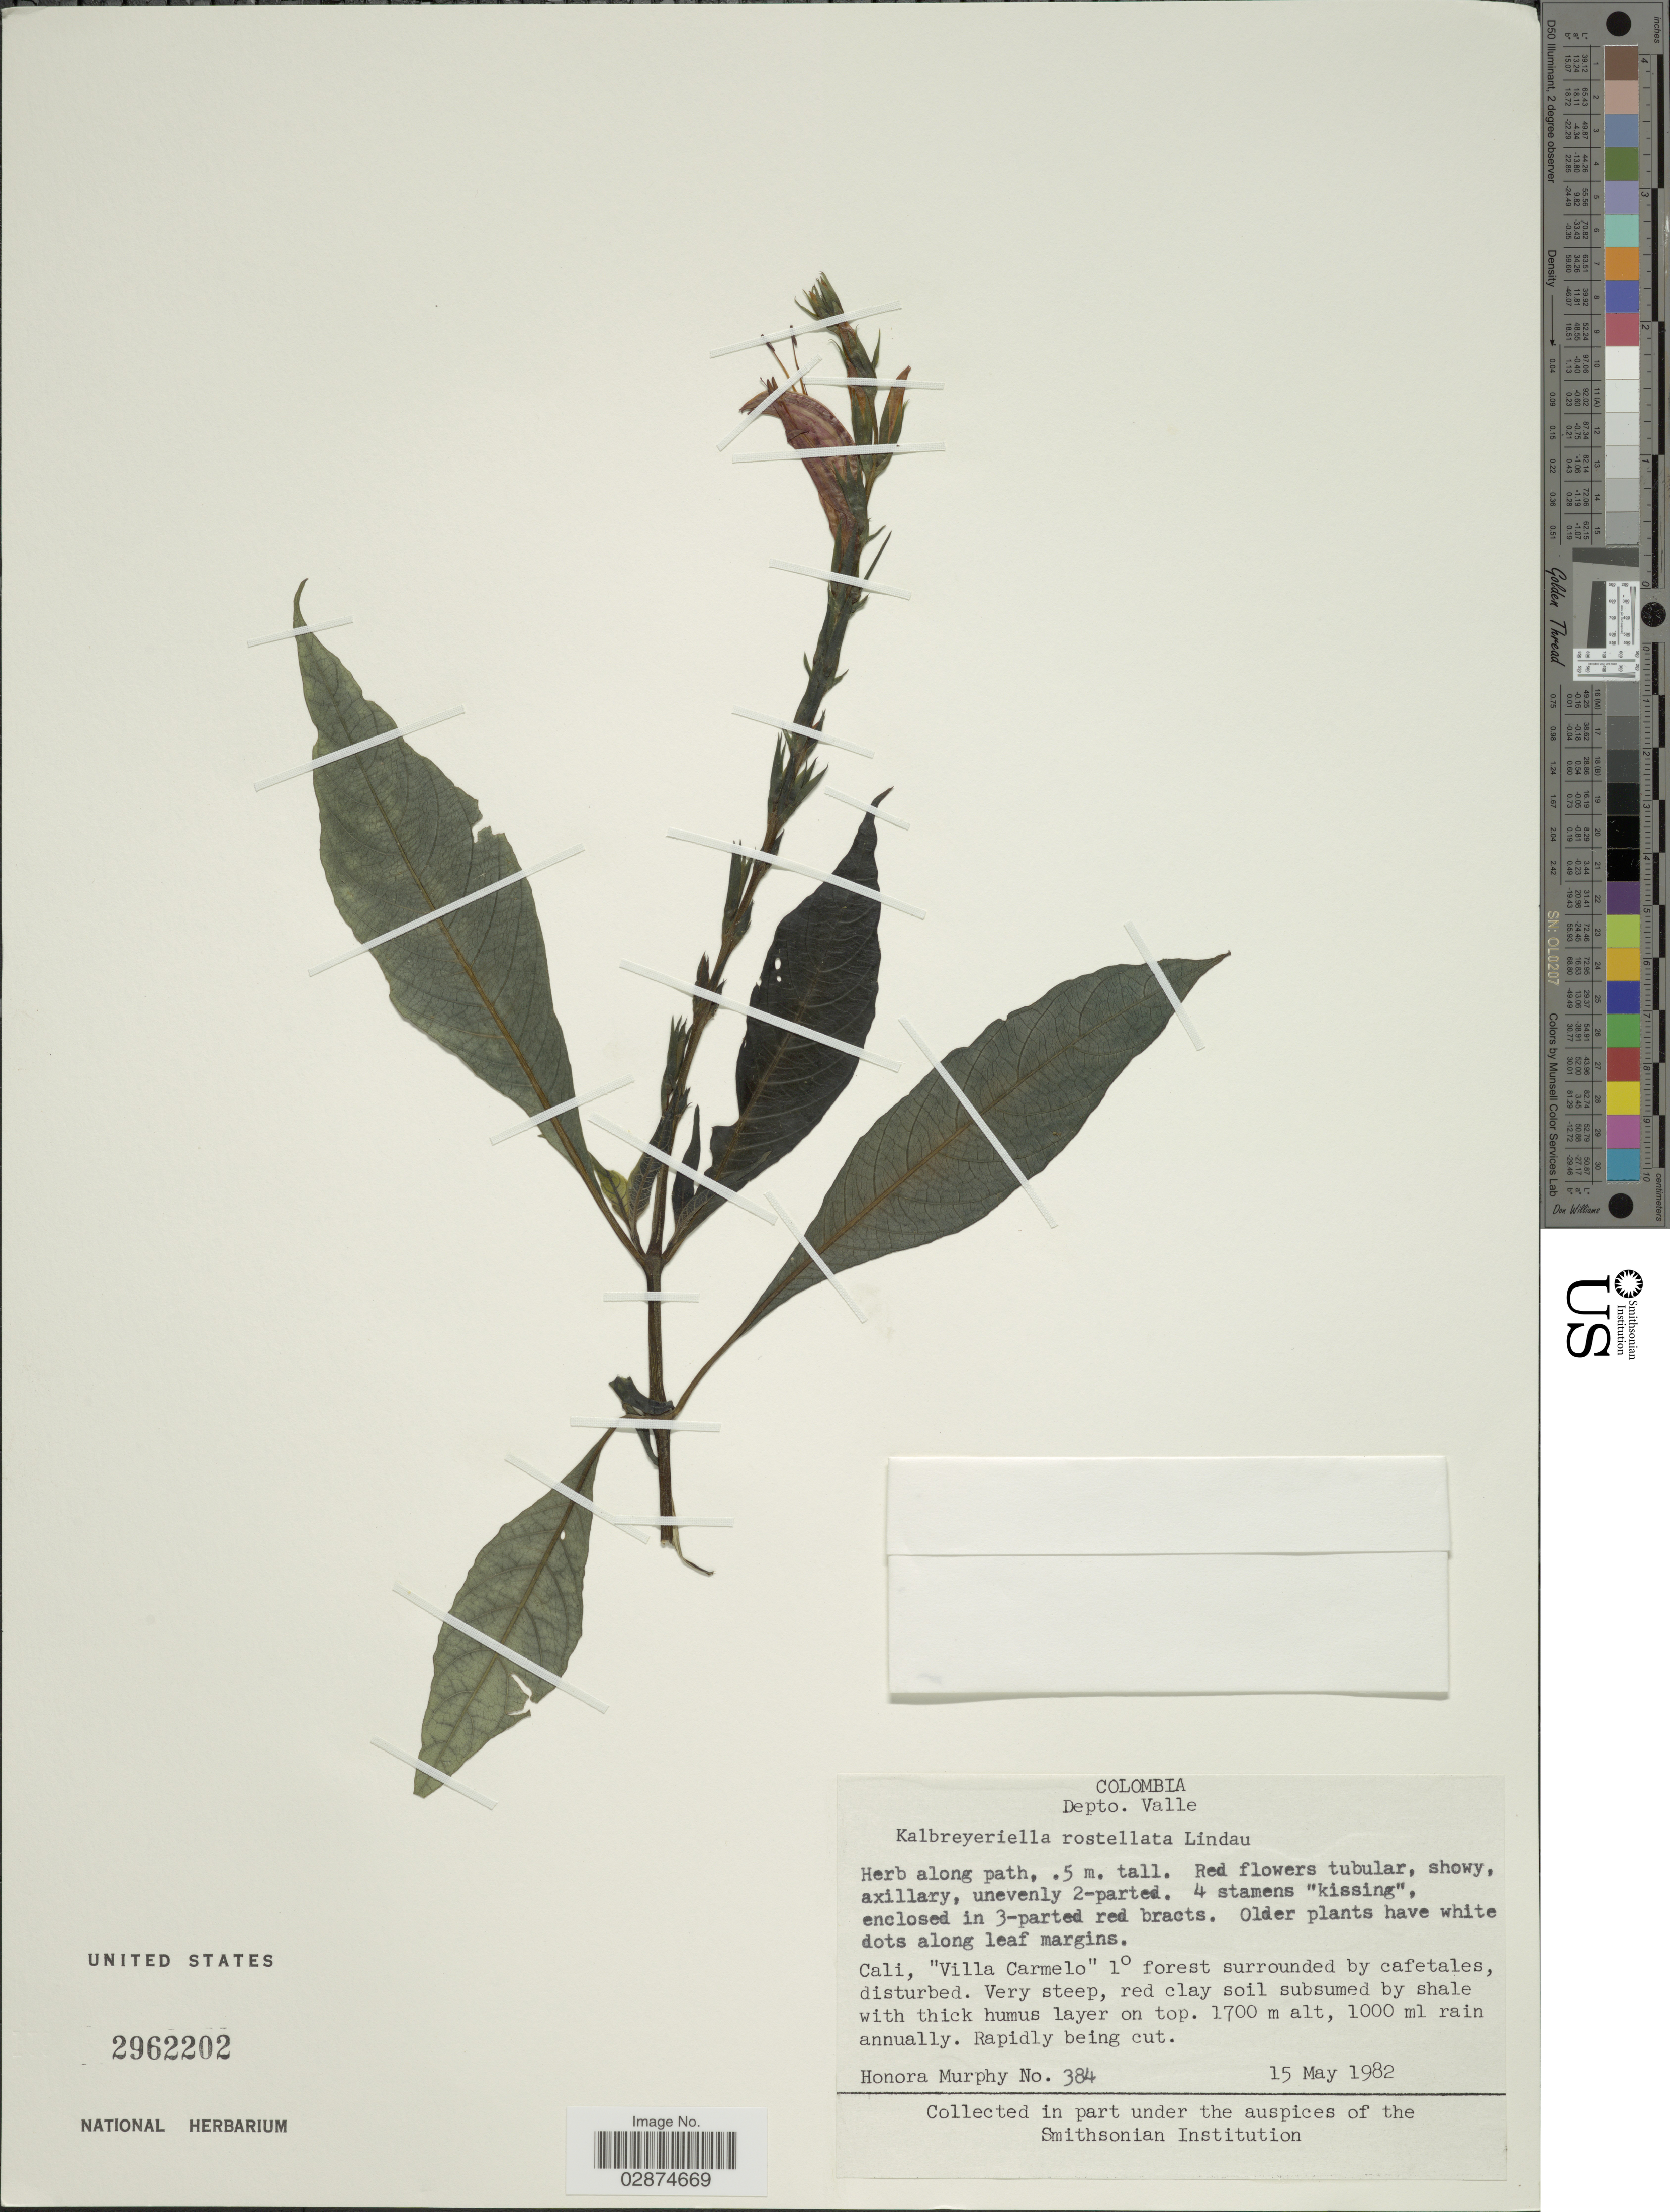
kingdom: Plantae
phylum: Tracheophyta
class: Magnoliopsida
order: Lamiales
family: Acanthaceae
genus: Kalbreyeriella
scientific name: Kalbreyeriella rostellata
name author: Lindau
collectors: H. Murphy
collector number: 384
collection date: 1982-05-15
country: Colombia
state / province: Valle del Cauca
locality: Depto. Valle. Cali, "Villa Carmelo".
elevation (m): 1700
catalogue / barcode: US 2962202